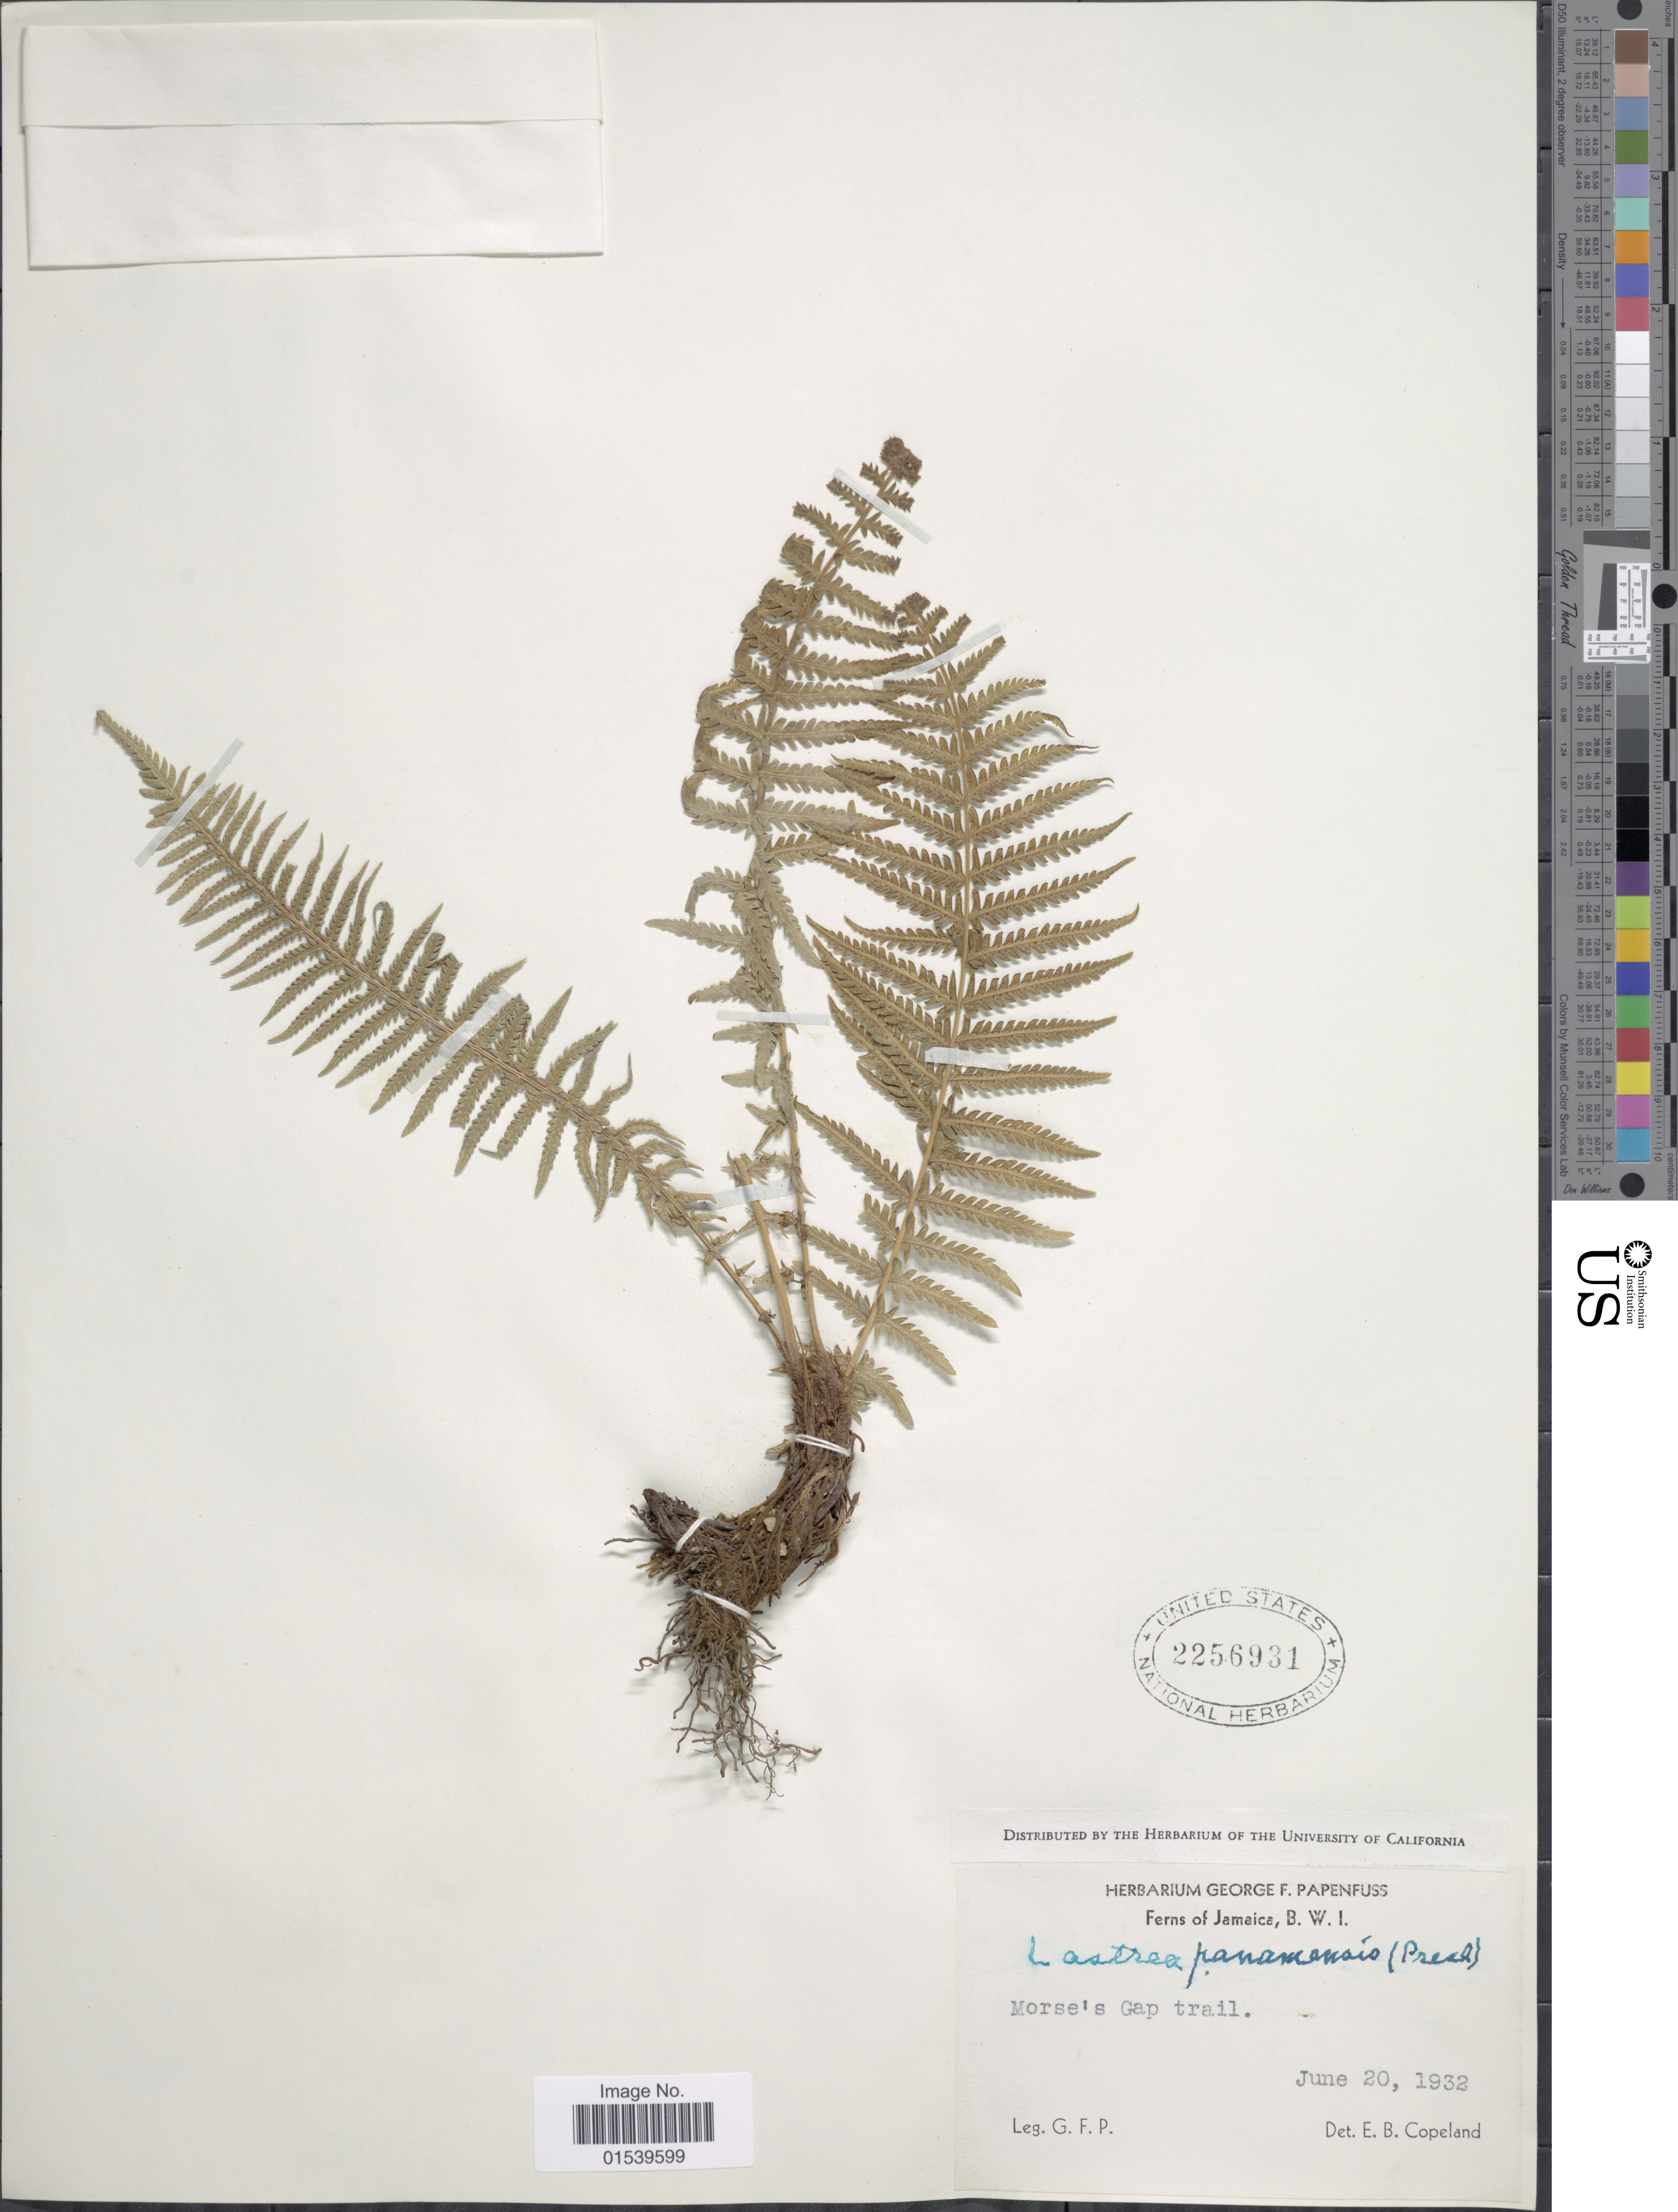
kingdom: Plantae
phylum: Tracheophyta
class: Polypodiopsida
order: Polypodiales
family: Thelypteridaceae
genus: Amauropelta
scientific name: Amauropelta resinifera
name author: (Desv.) Pic. Serm.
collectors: G. Papenfuss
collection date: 1932-06-20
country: Jamaica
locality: Morse's Gap trail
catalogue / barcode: US 2256931